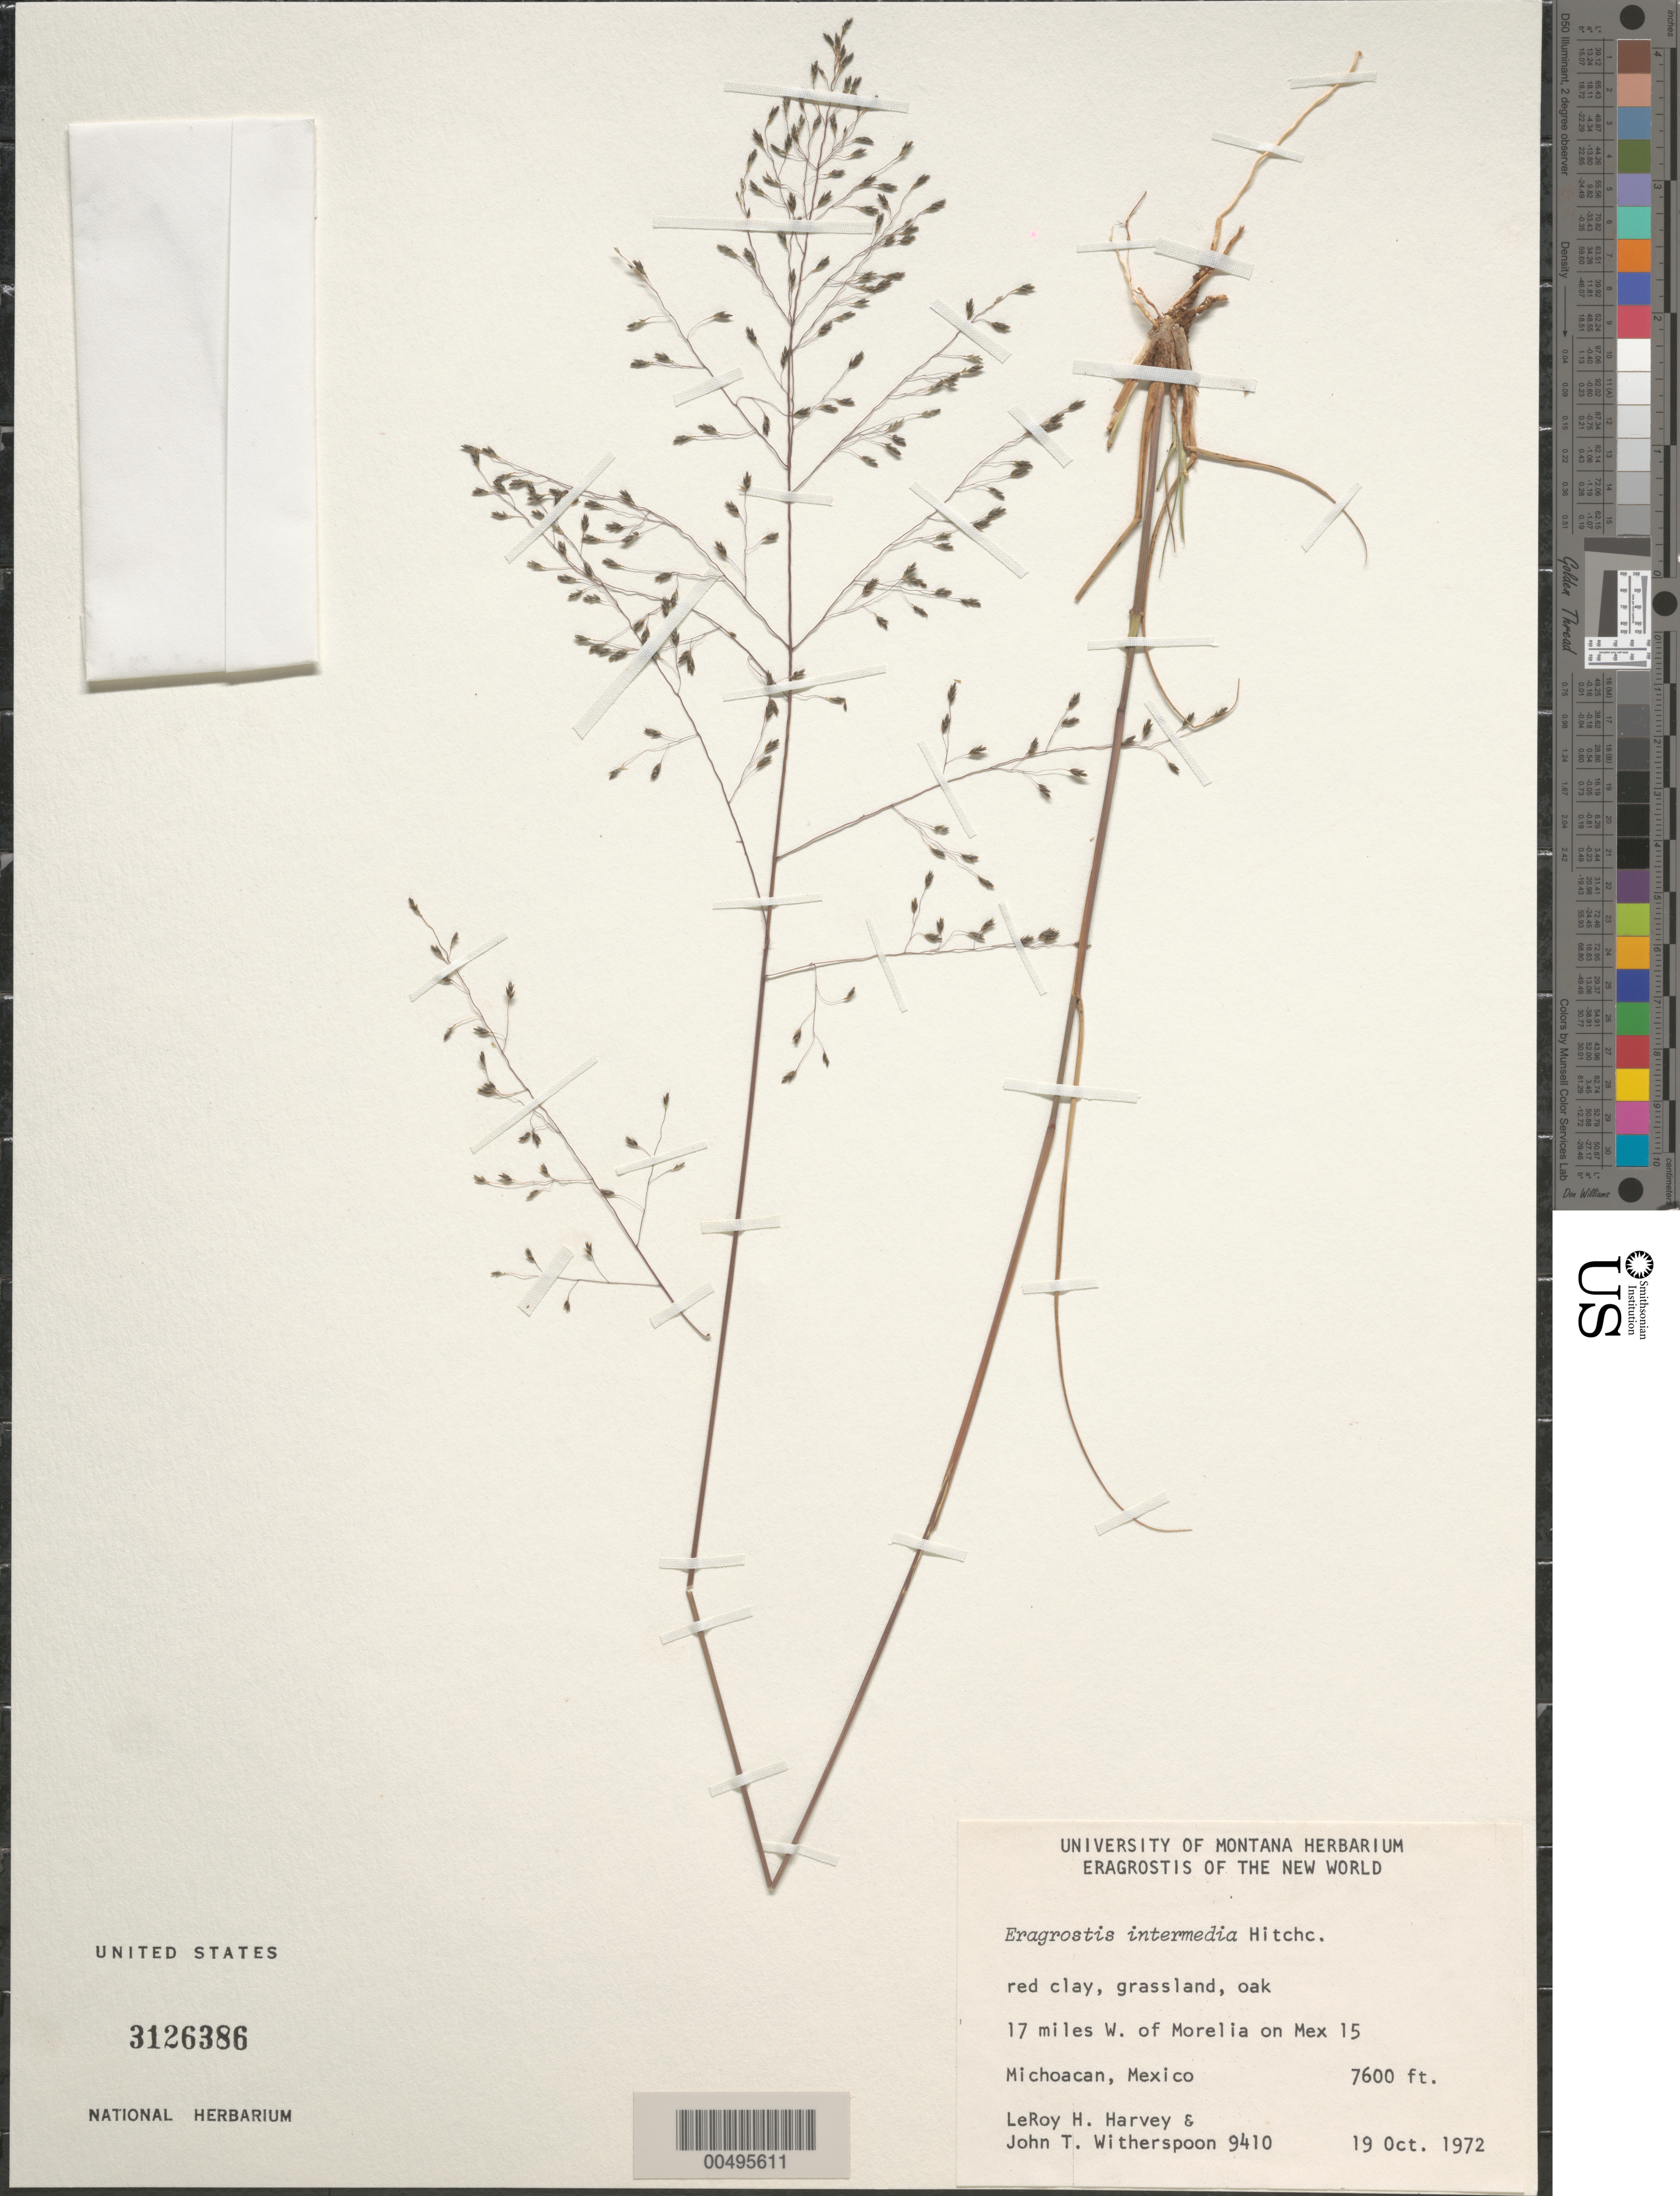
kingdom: Plantae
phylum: Tracheophyta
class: Liliopsida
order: Poales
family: Poaceae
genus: Eragrostis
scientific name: Eragrostis intermedia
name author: Hitchc.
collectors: L. H. Harvey & J. Witherspoon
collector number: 9410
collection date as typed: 19 Oct 1972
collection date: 1972-10-19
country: Mexico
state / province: Michoacán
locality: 17 mi W of Morelia on Mex 15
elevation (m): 2316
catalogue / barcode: US 3126386